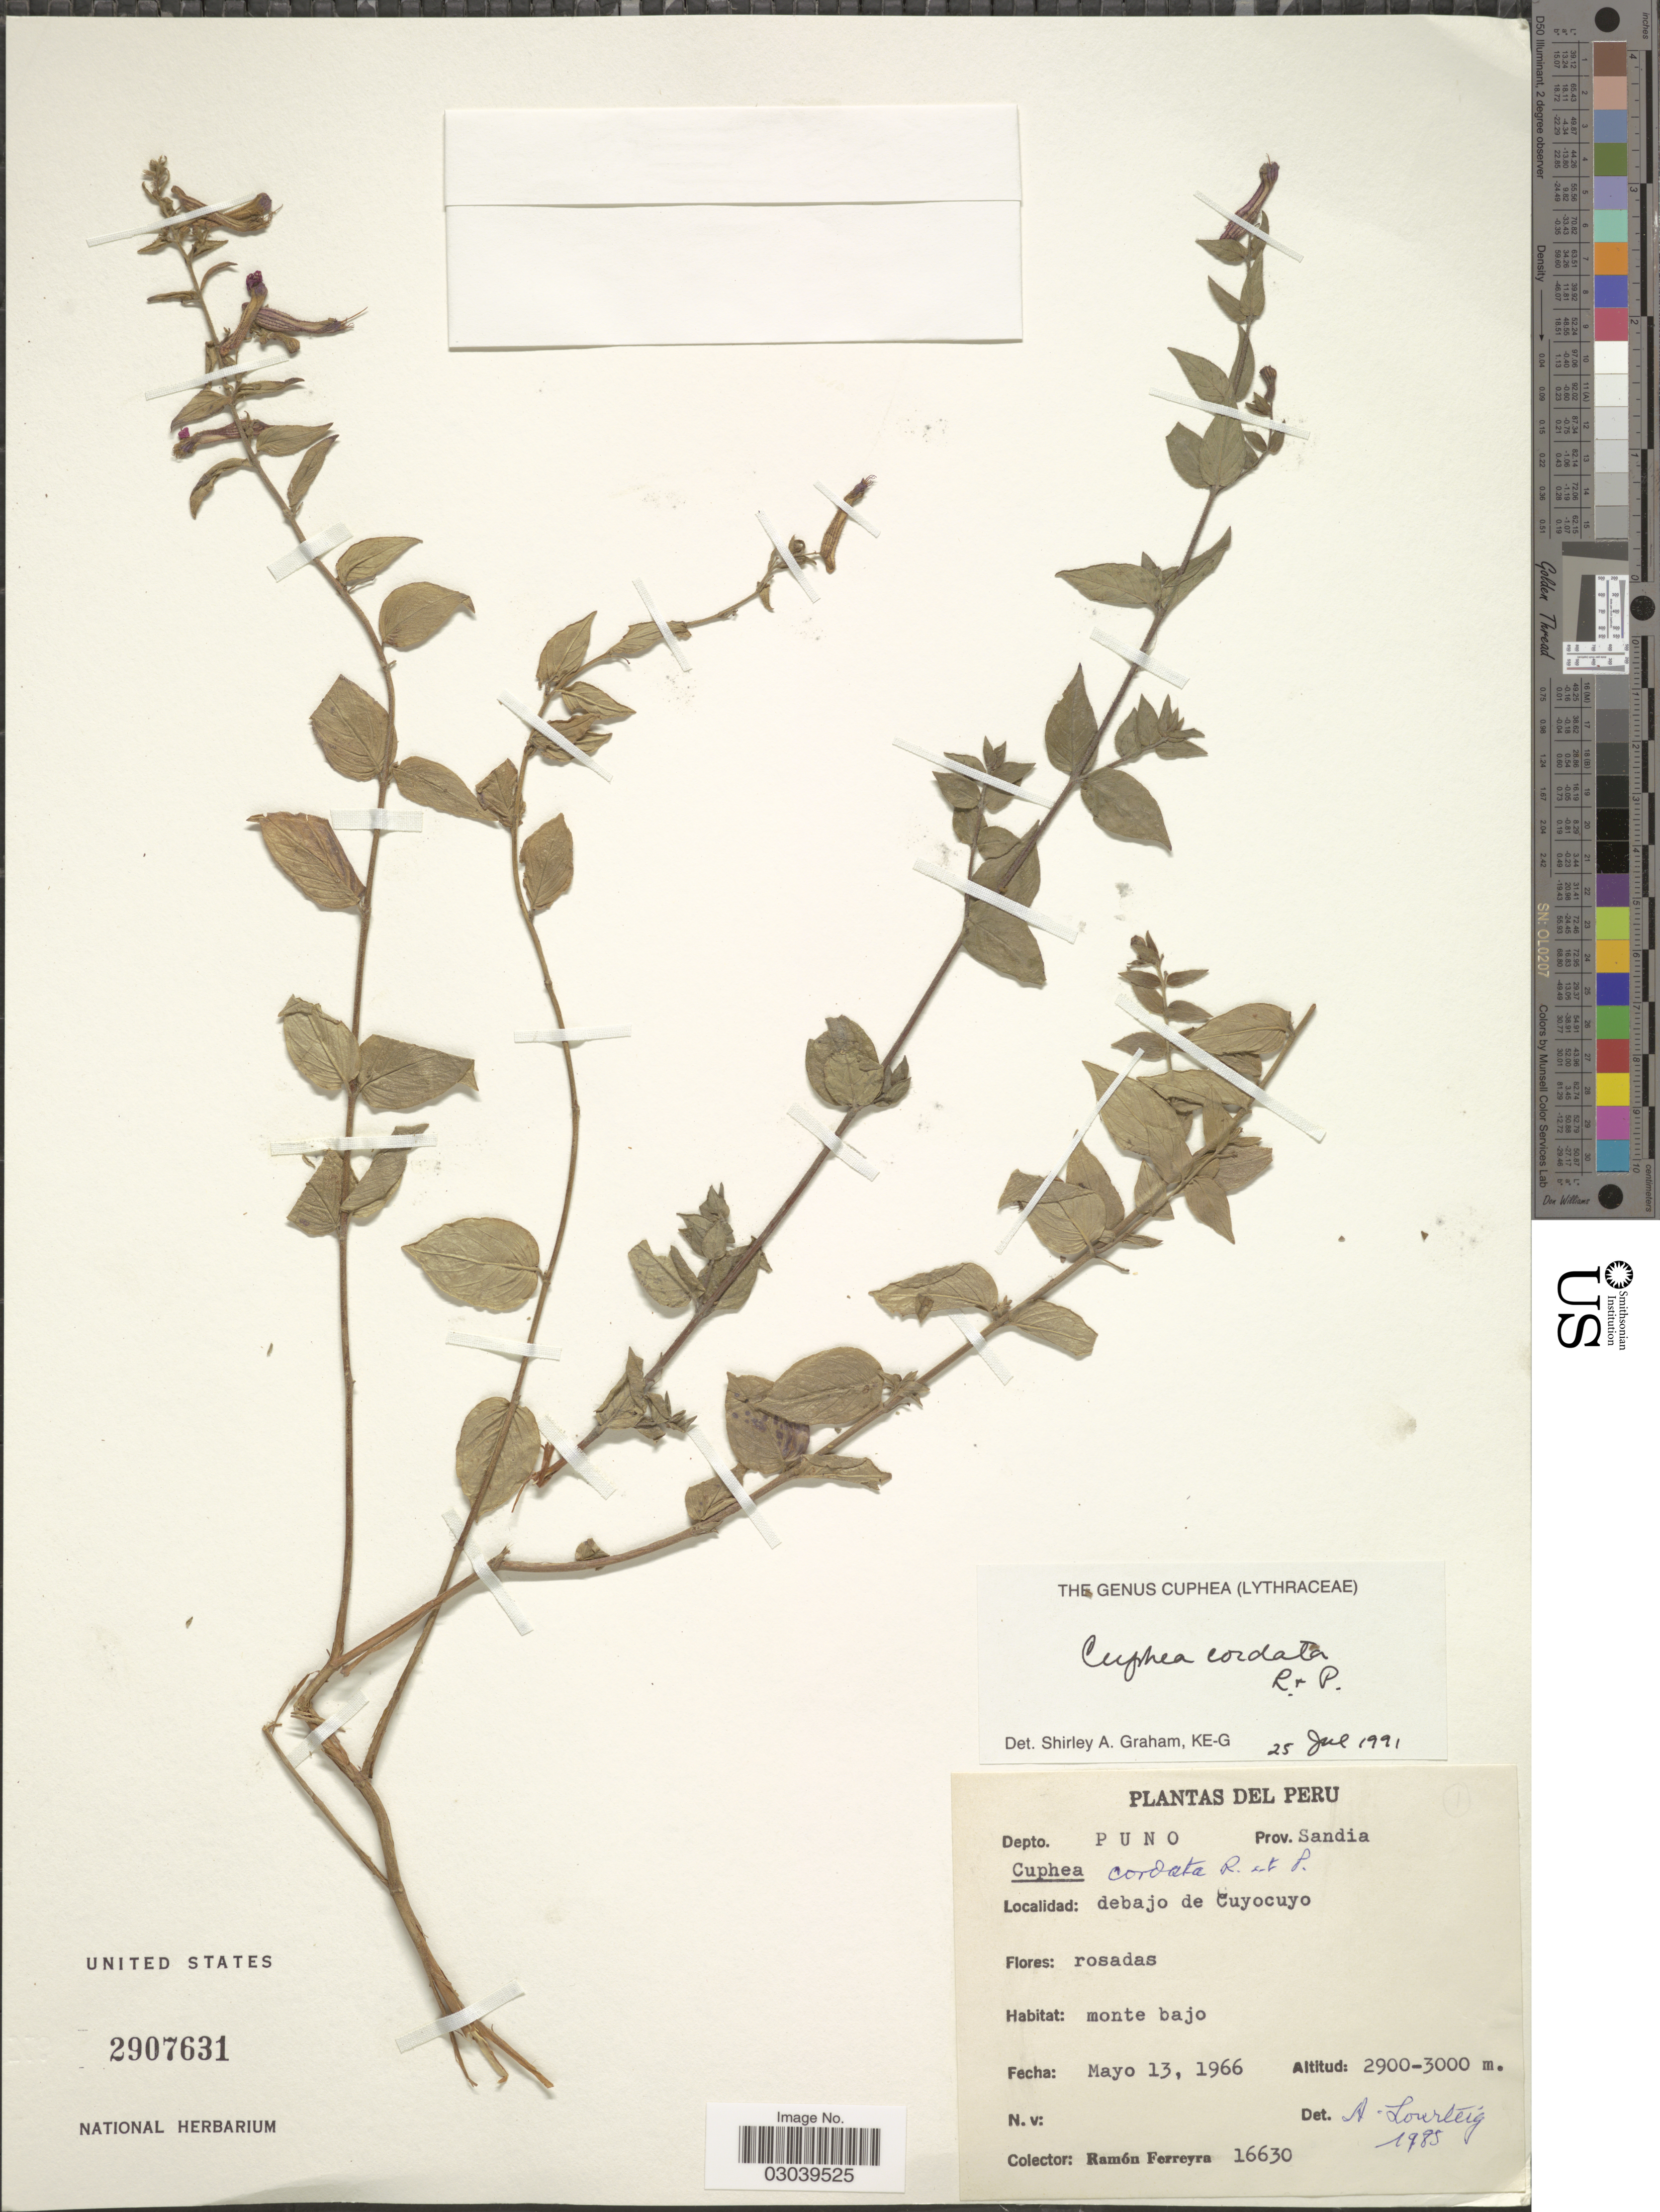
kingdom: Plantae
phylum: Tracheophyta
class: Magnoliopsida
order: Myrtales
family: Lythraceae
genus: Cuphea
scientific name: Cuphea cordata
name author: Ruiz & Pav.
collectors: R. A. Ferreyra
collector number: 16630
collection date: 1966-05-13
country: Peru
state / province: Puno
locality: Depto. Puno. Prov. Sandia. Debajo de Cuyocuyo.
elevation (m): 2900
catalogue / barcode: US 2907631